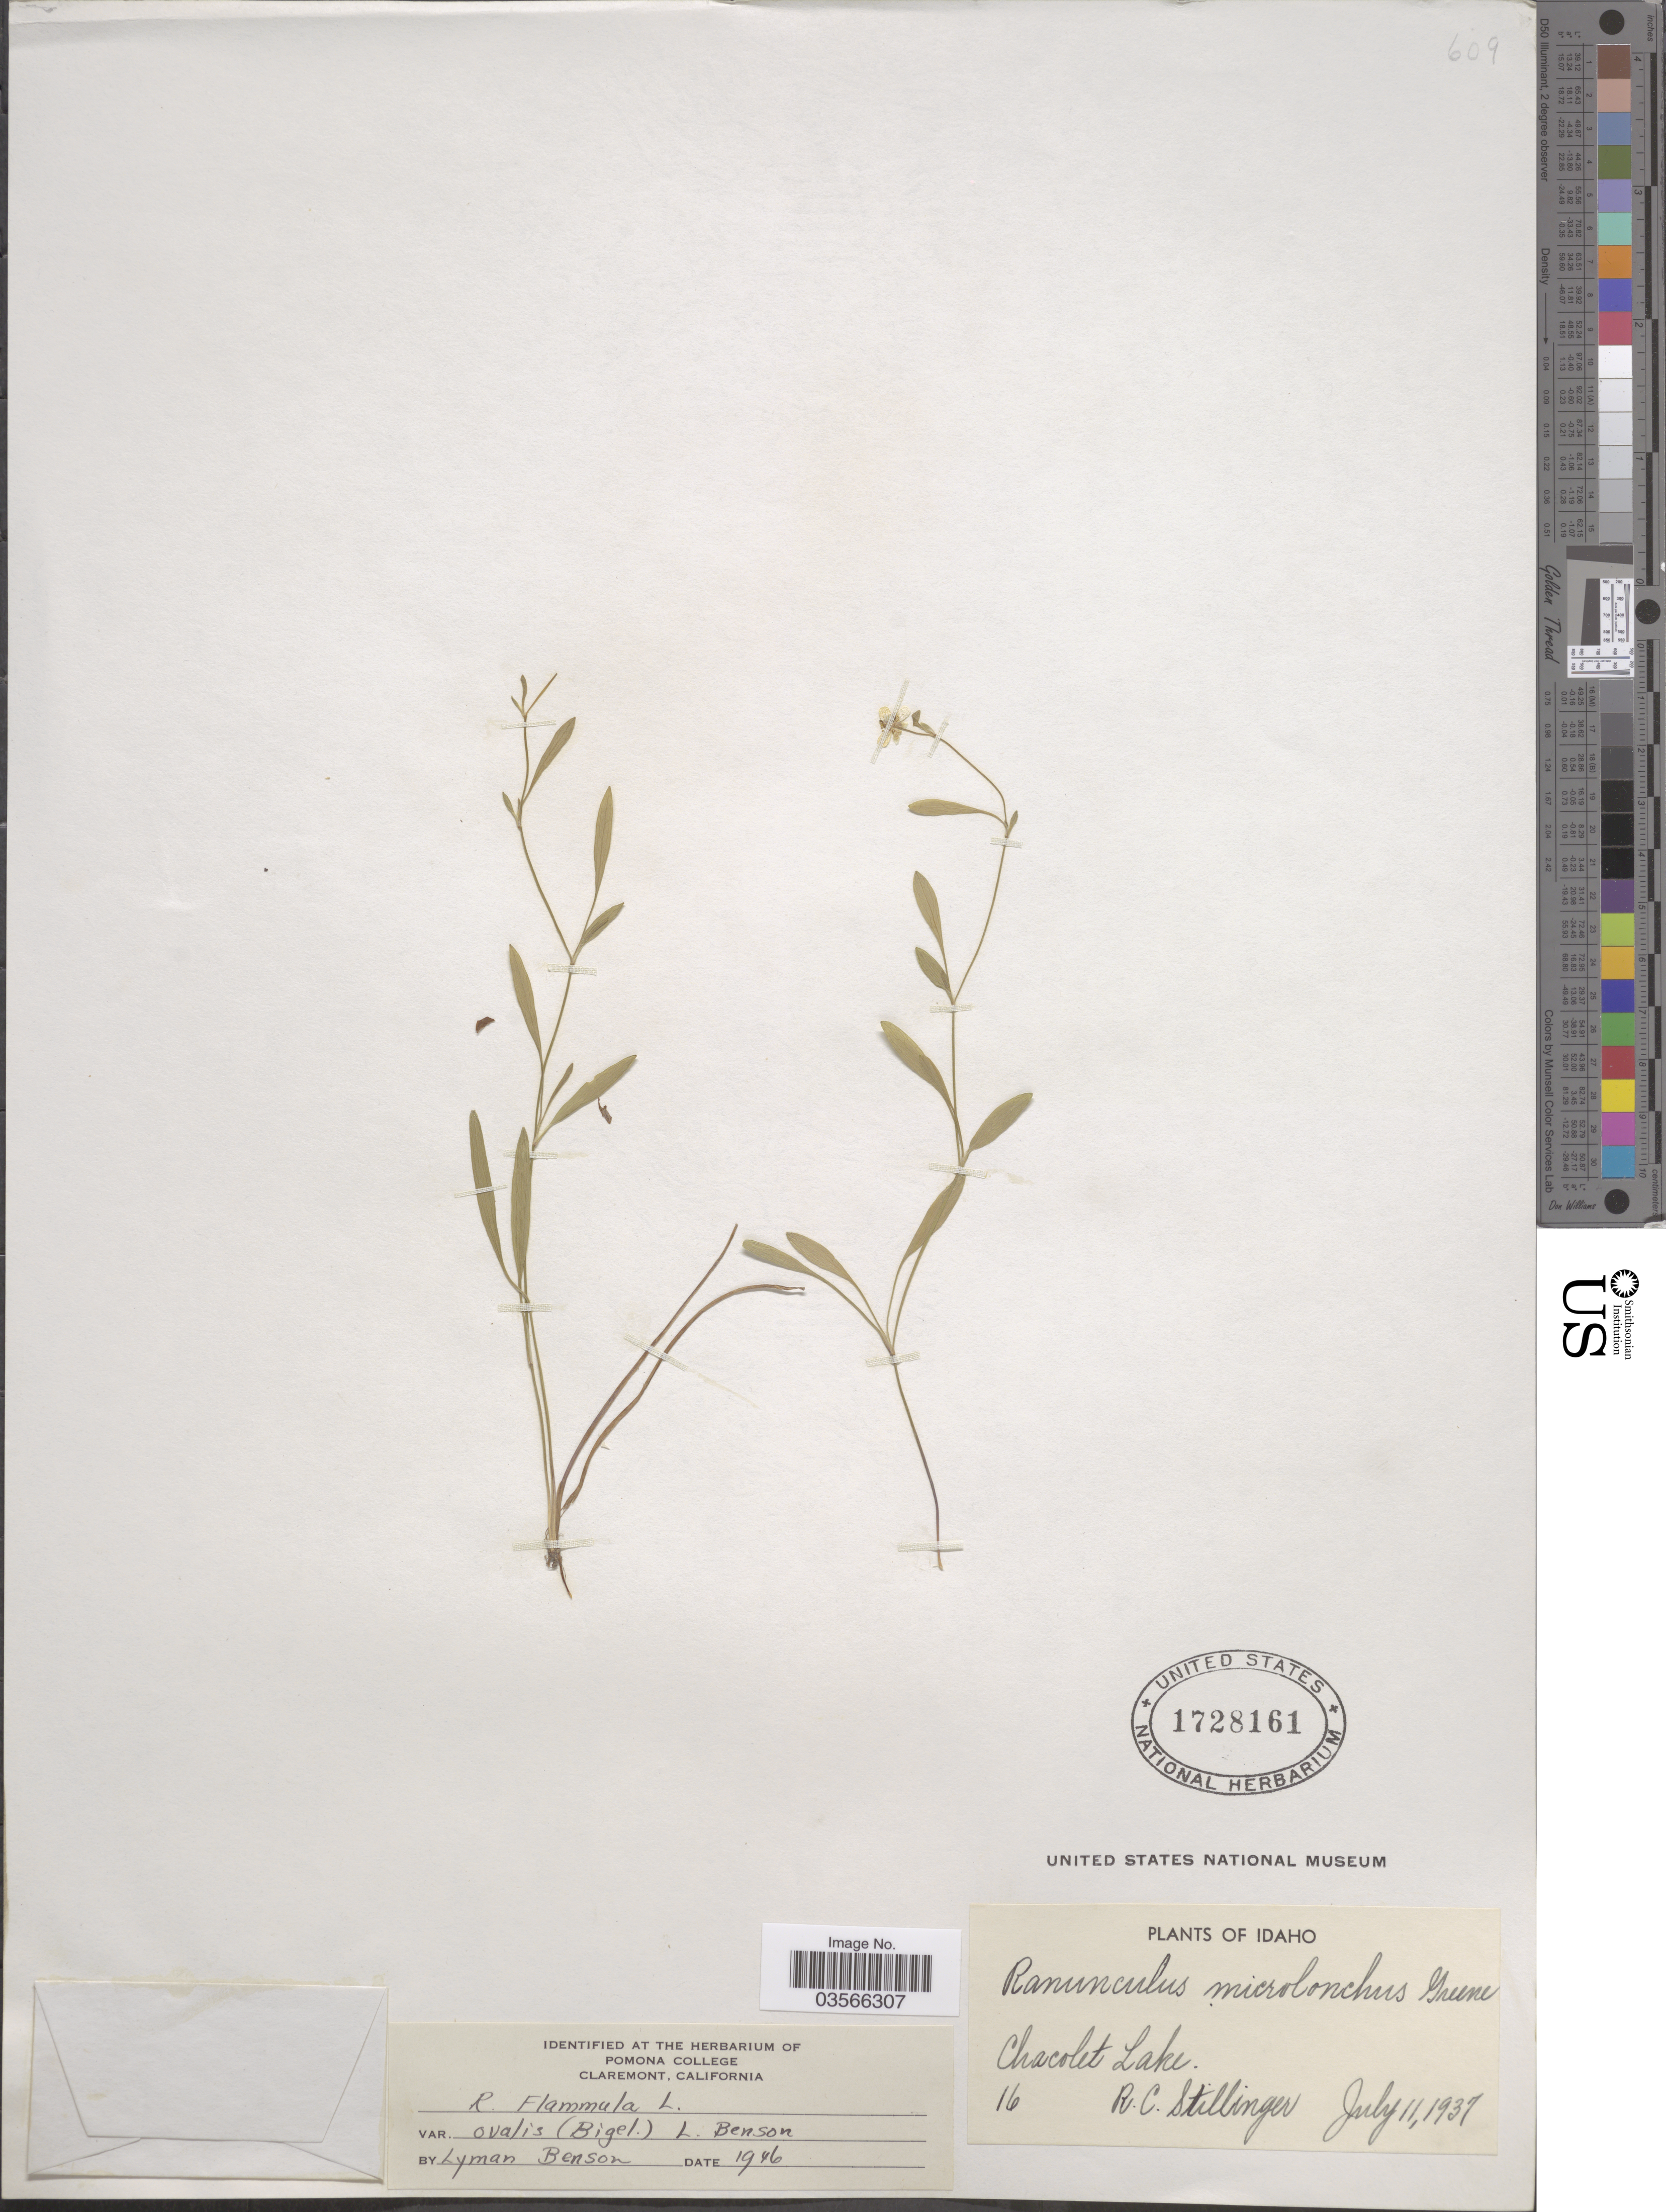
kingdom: Plantae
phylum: Tracheophyta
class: Magnoliopsida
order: Ranunculales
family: Ranunculaceae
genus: Ranunculus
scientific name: Ranunculus flammula var. ovalis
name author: (J.M. Bigelow) L.D. Benson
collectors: R. Stillinger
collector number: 16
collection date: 1937-07-11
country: United States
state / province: Idaho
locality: Chacolet Lake.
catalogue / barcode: US 1728161